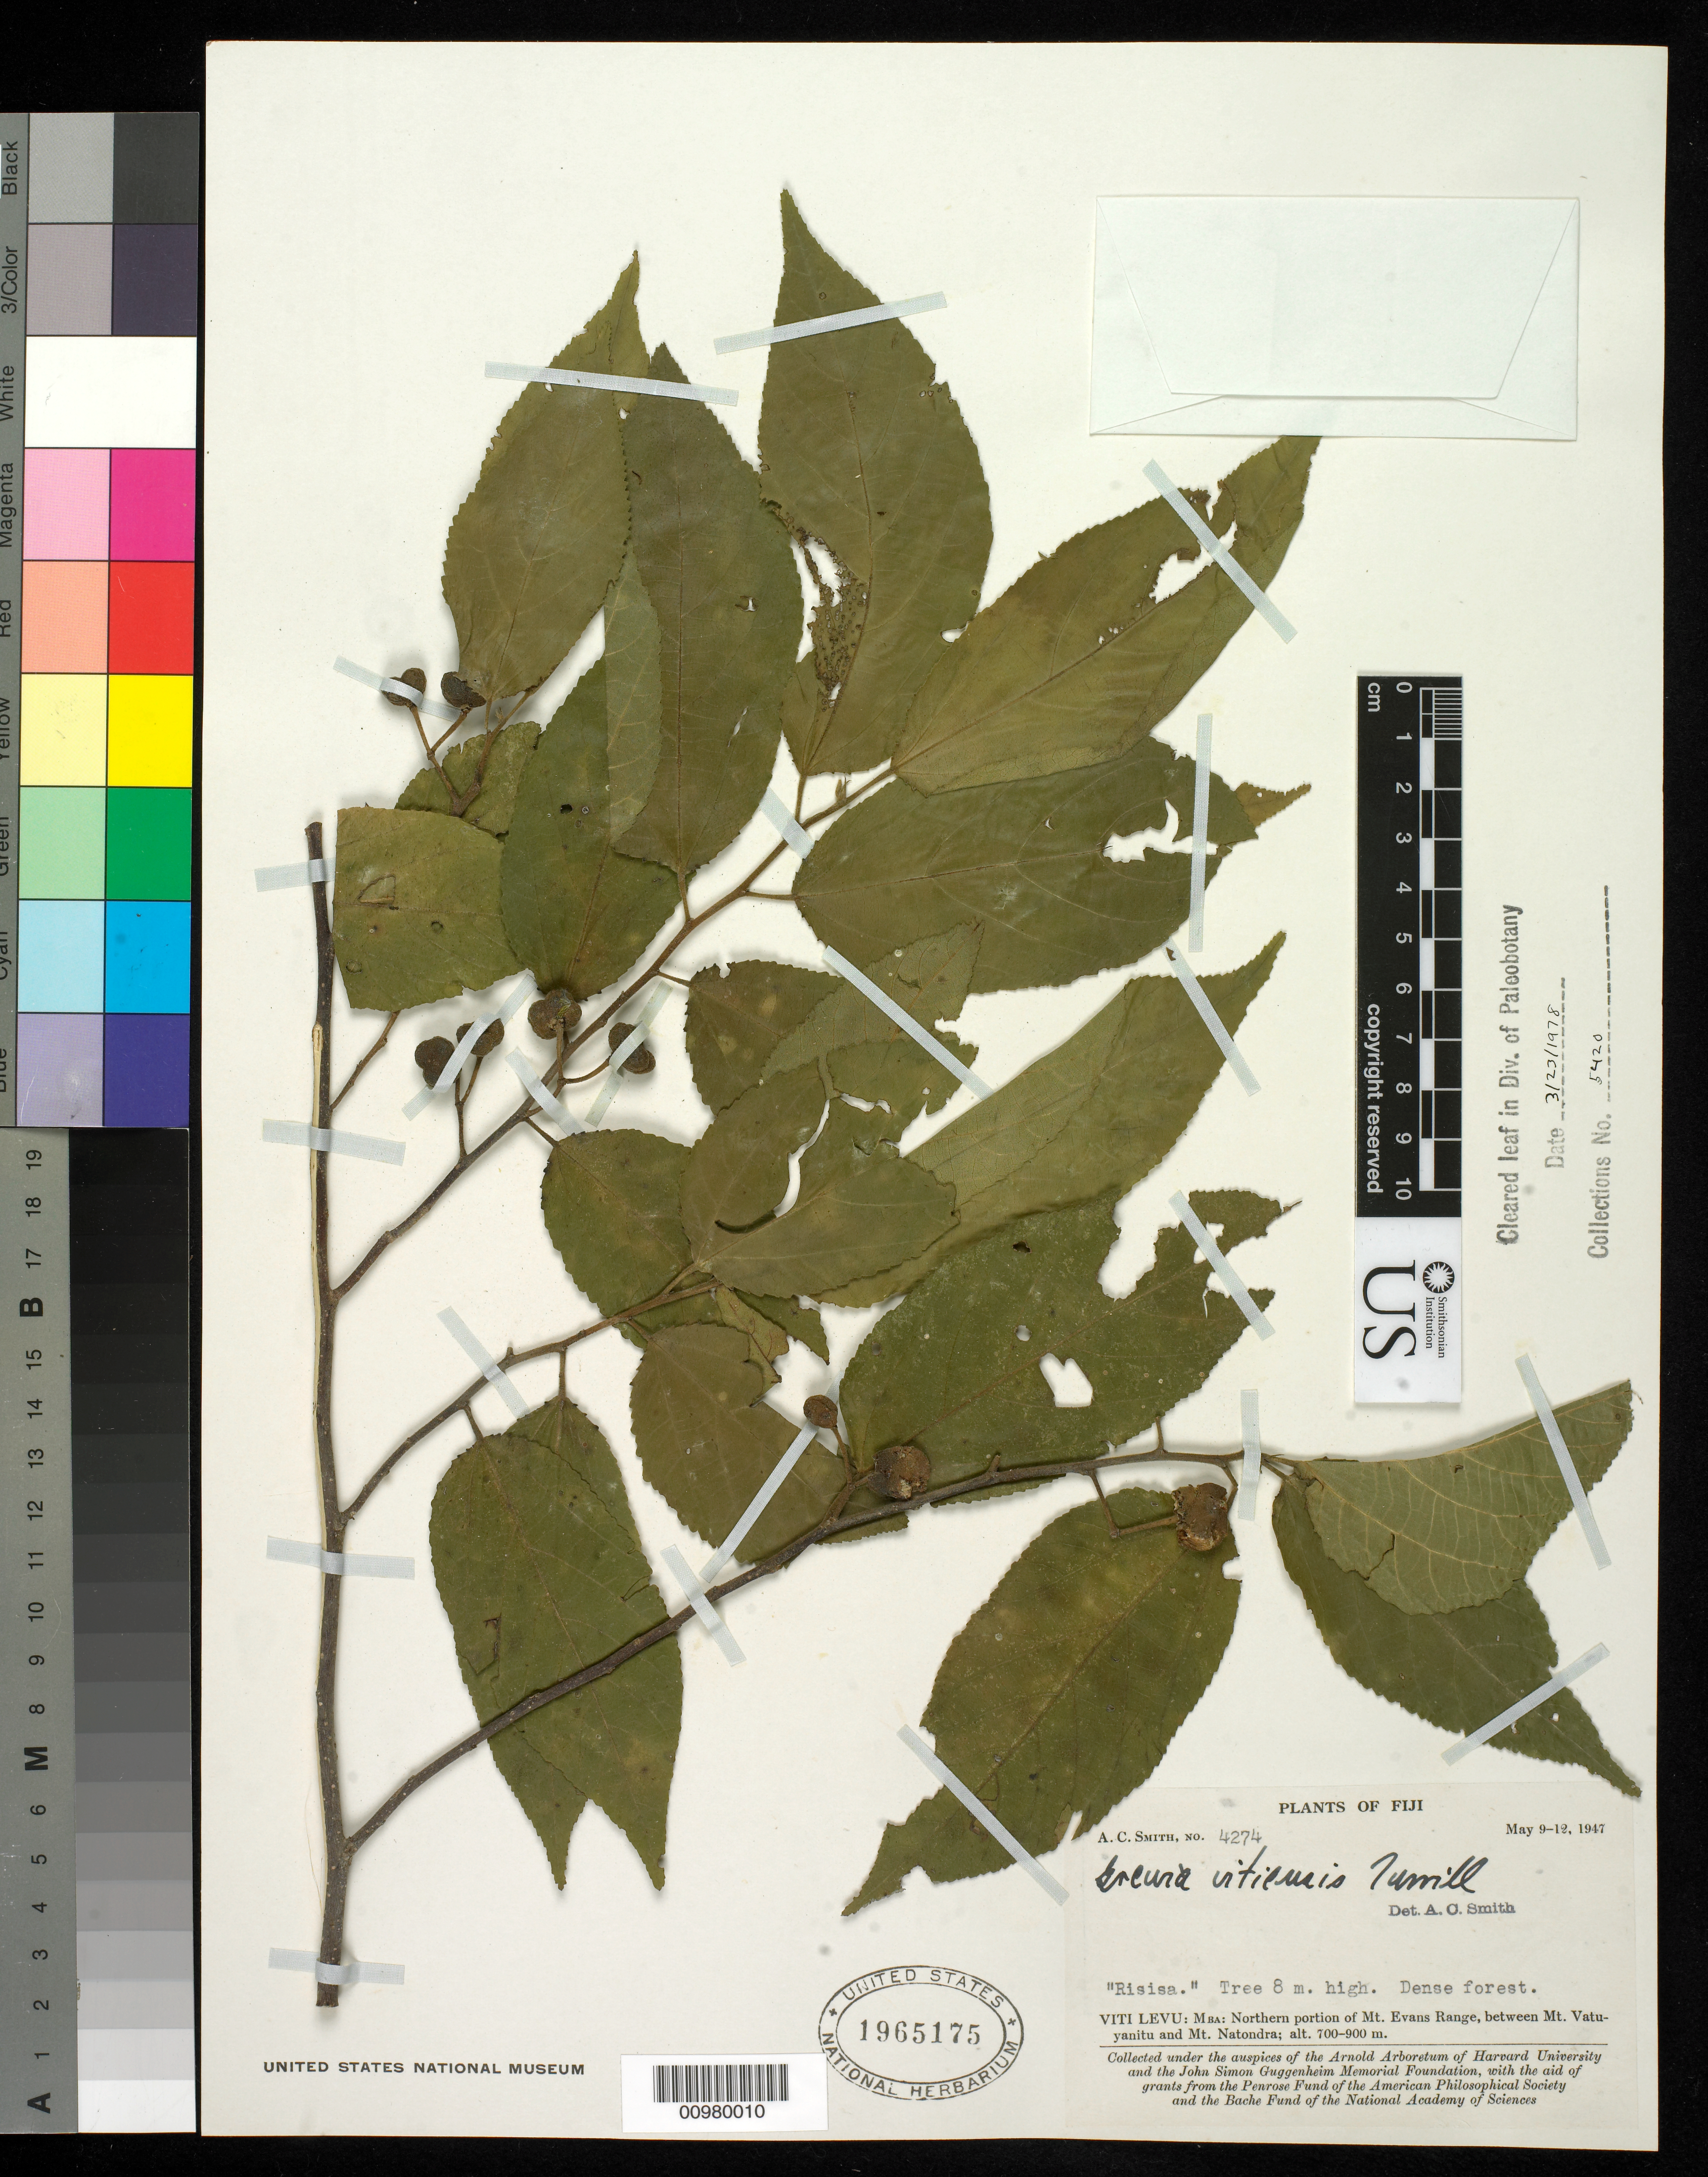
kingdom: Plantae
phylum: Tracheophyta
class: Magnoliopsida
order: Malvales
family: Malvaceae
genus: Grewia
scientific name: Grewia vitiensis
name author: Turrill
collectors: C. A. Smith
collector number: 4274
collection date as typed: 09 May 1947 to 12 May 1947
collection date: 1947-05-09/1947-05-12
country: Fiji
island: Viti Levu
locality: Northern portion of Mt. Evans Range, between Mt. Vatuyanitu and Mt. Natondra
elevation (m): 700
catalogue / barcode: US 1965175